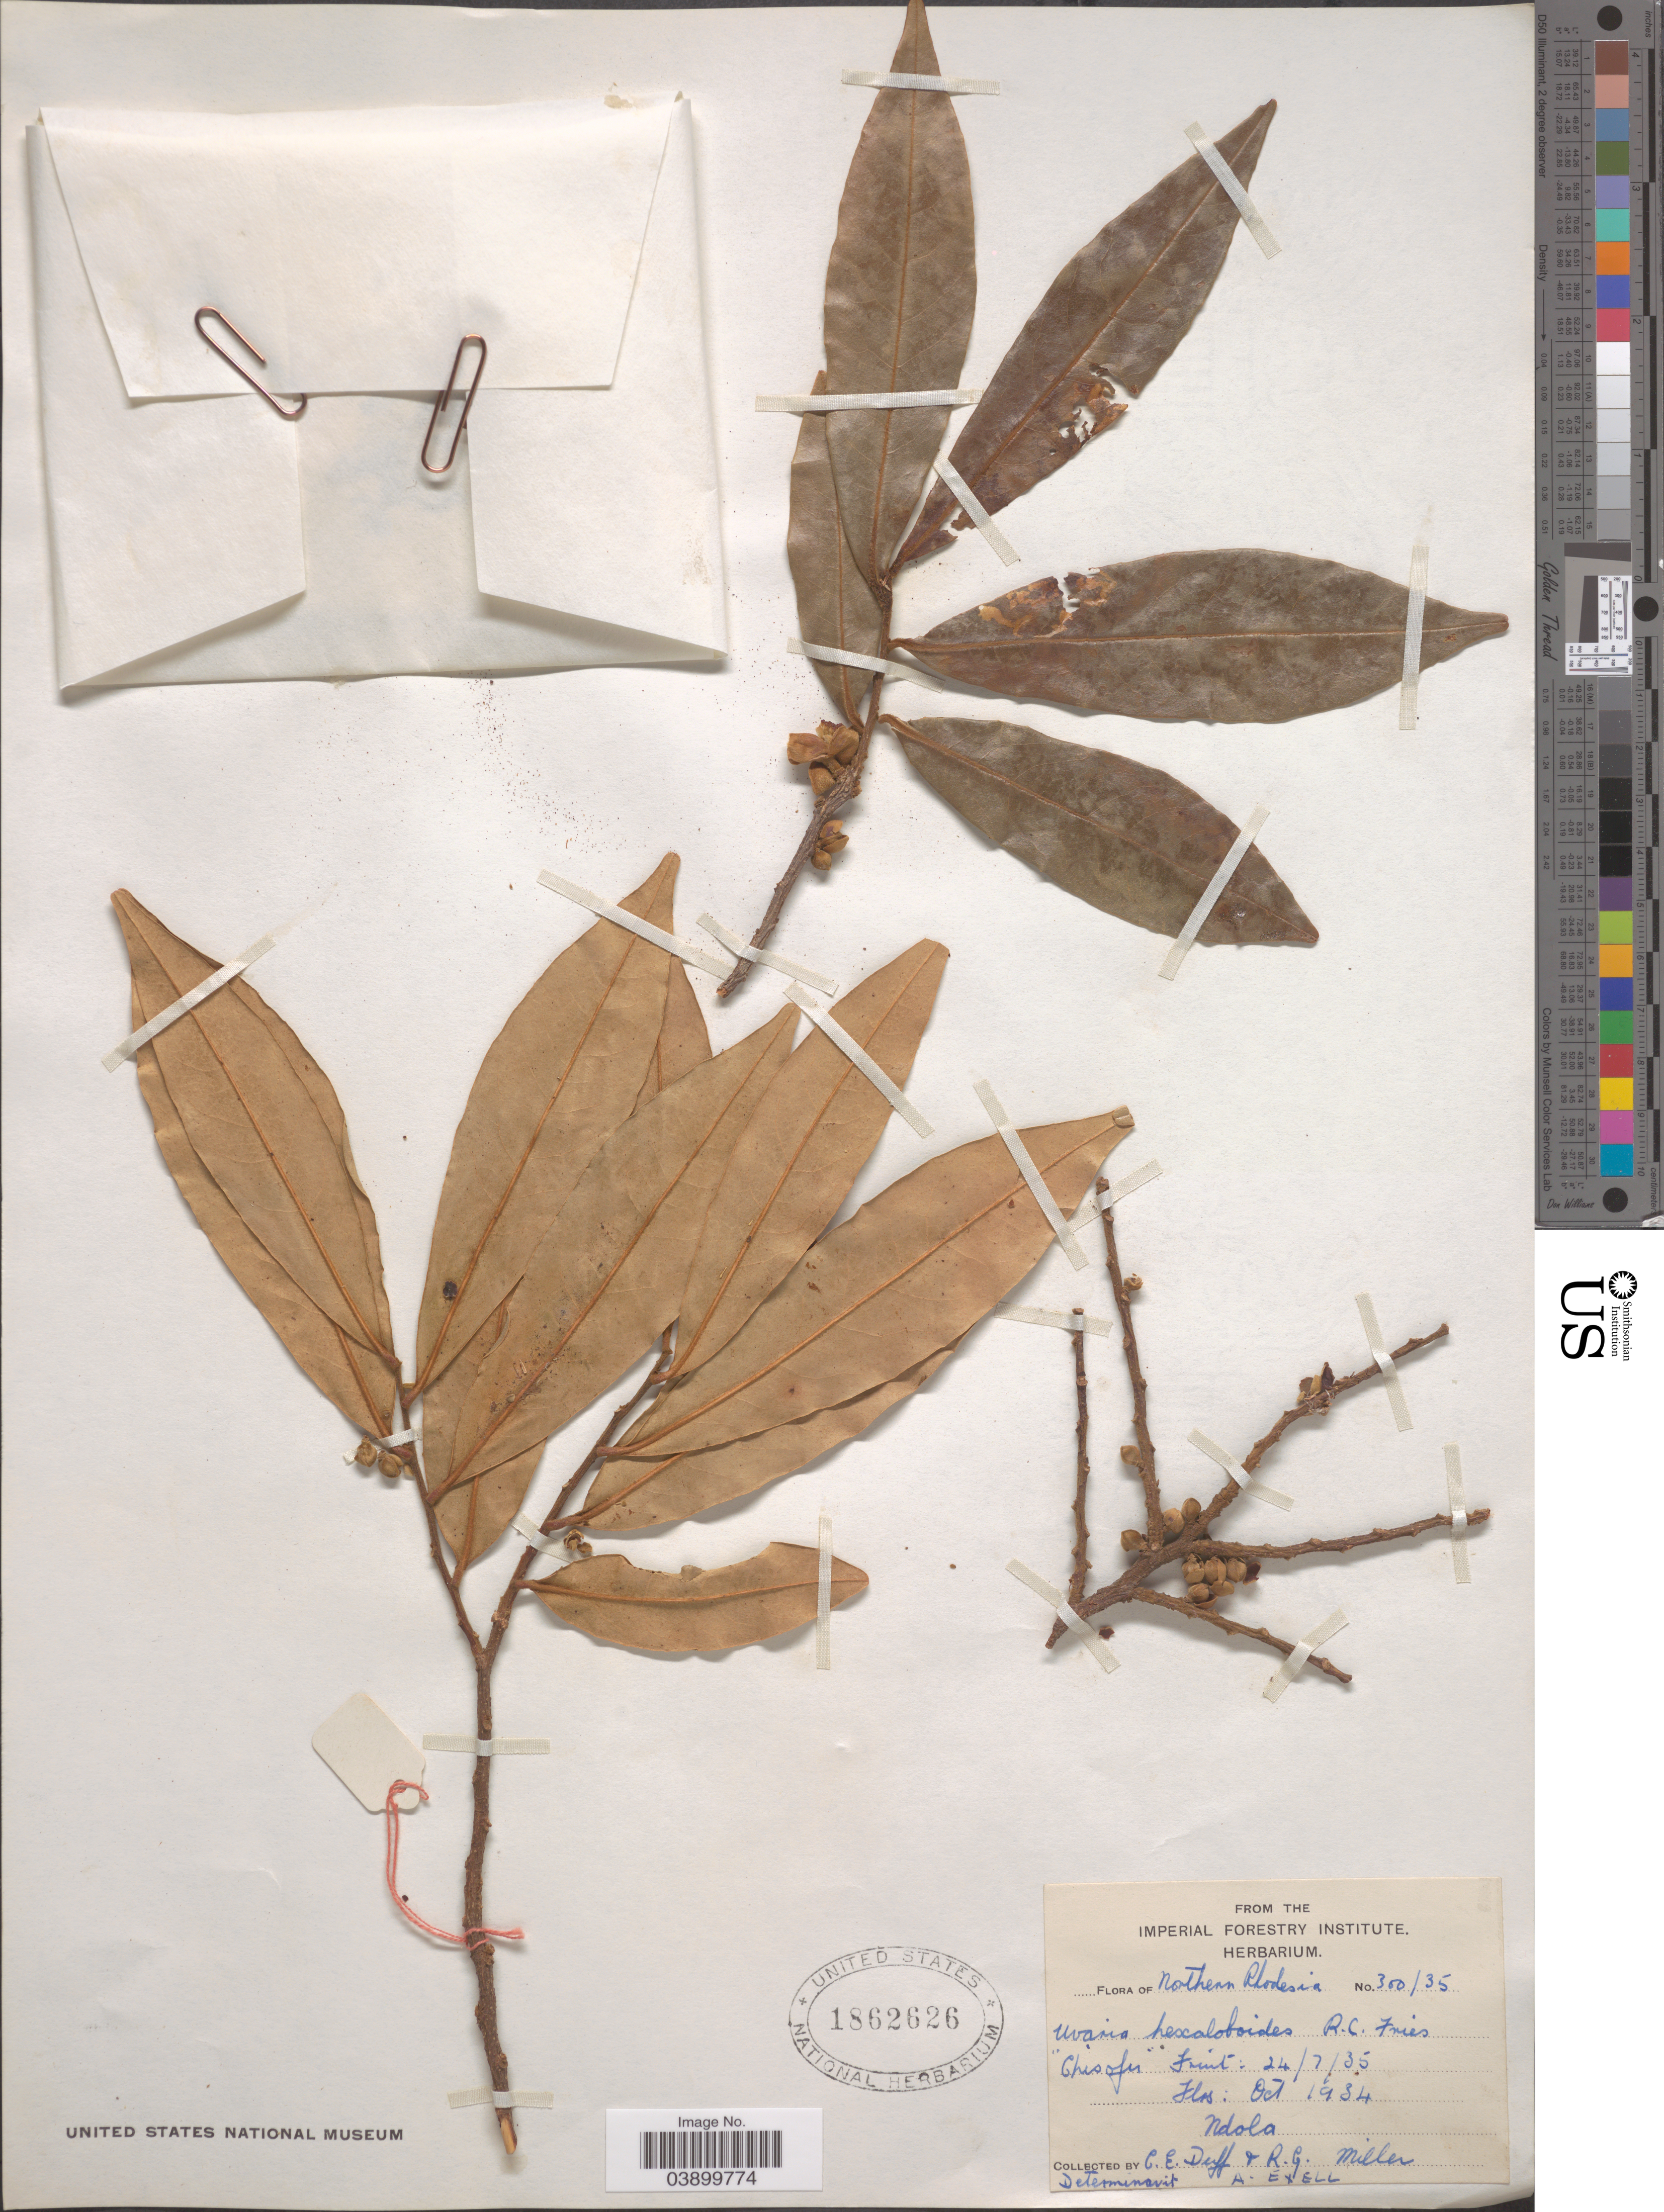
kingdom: Plantae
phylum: Tracheophyta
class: Magnoliopsida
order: Magnoliales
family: Annonaceae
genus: Uvaria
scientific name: Uvaria hexaloboides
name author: R.E. Fr.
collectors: C. Duff & R. Miller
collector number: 300/35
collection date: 1934-10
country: Zambia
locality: Northern Rhodesia. Ndola.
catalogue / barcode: US 1862626